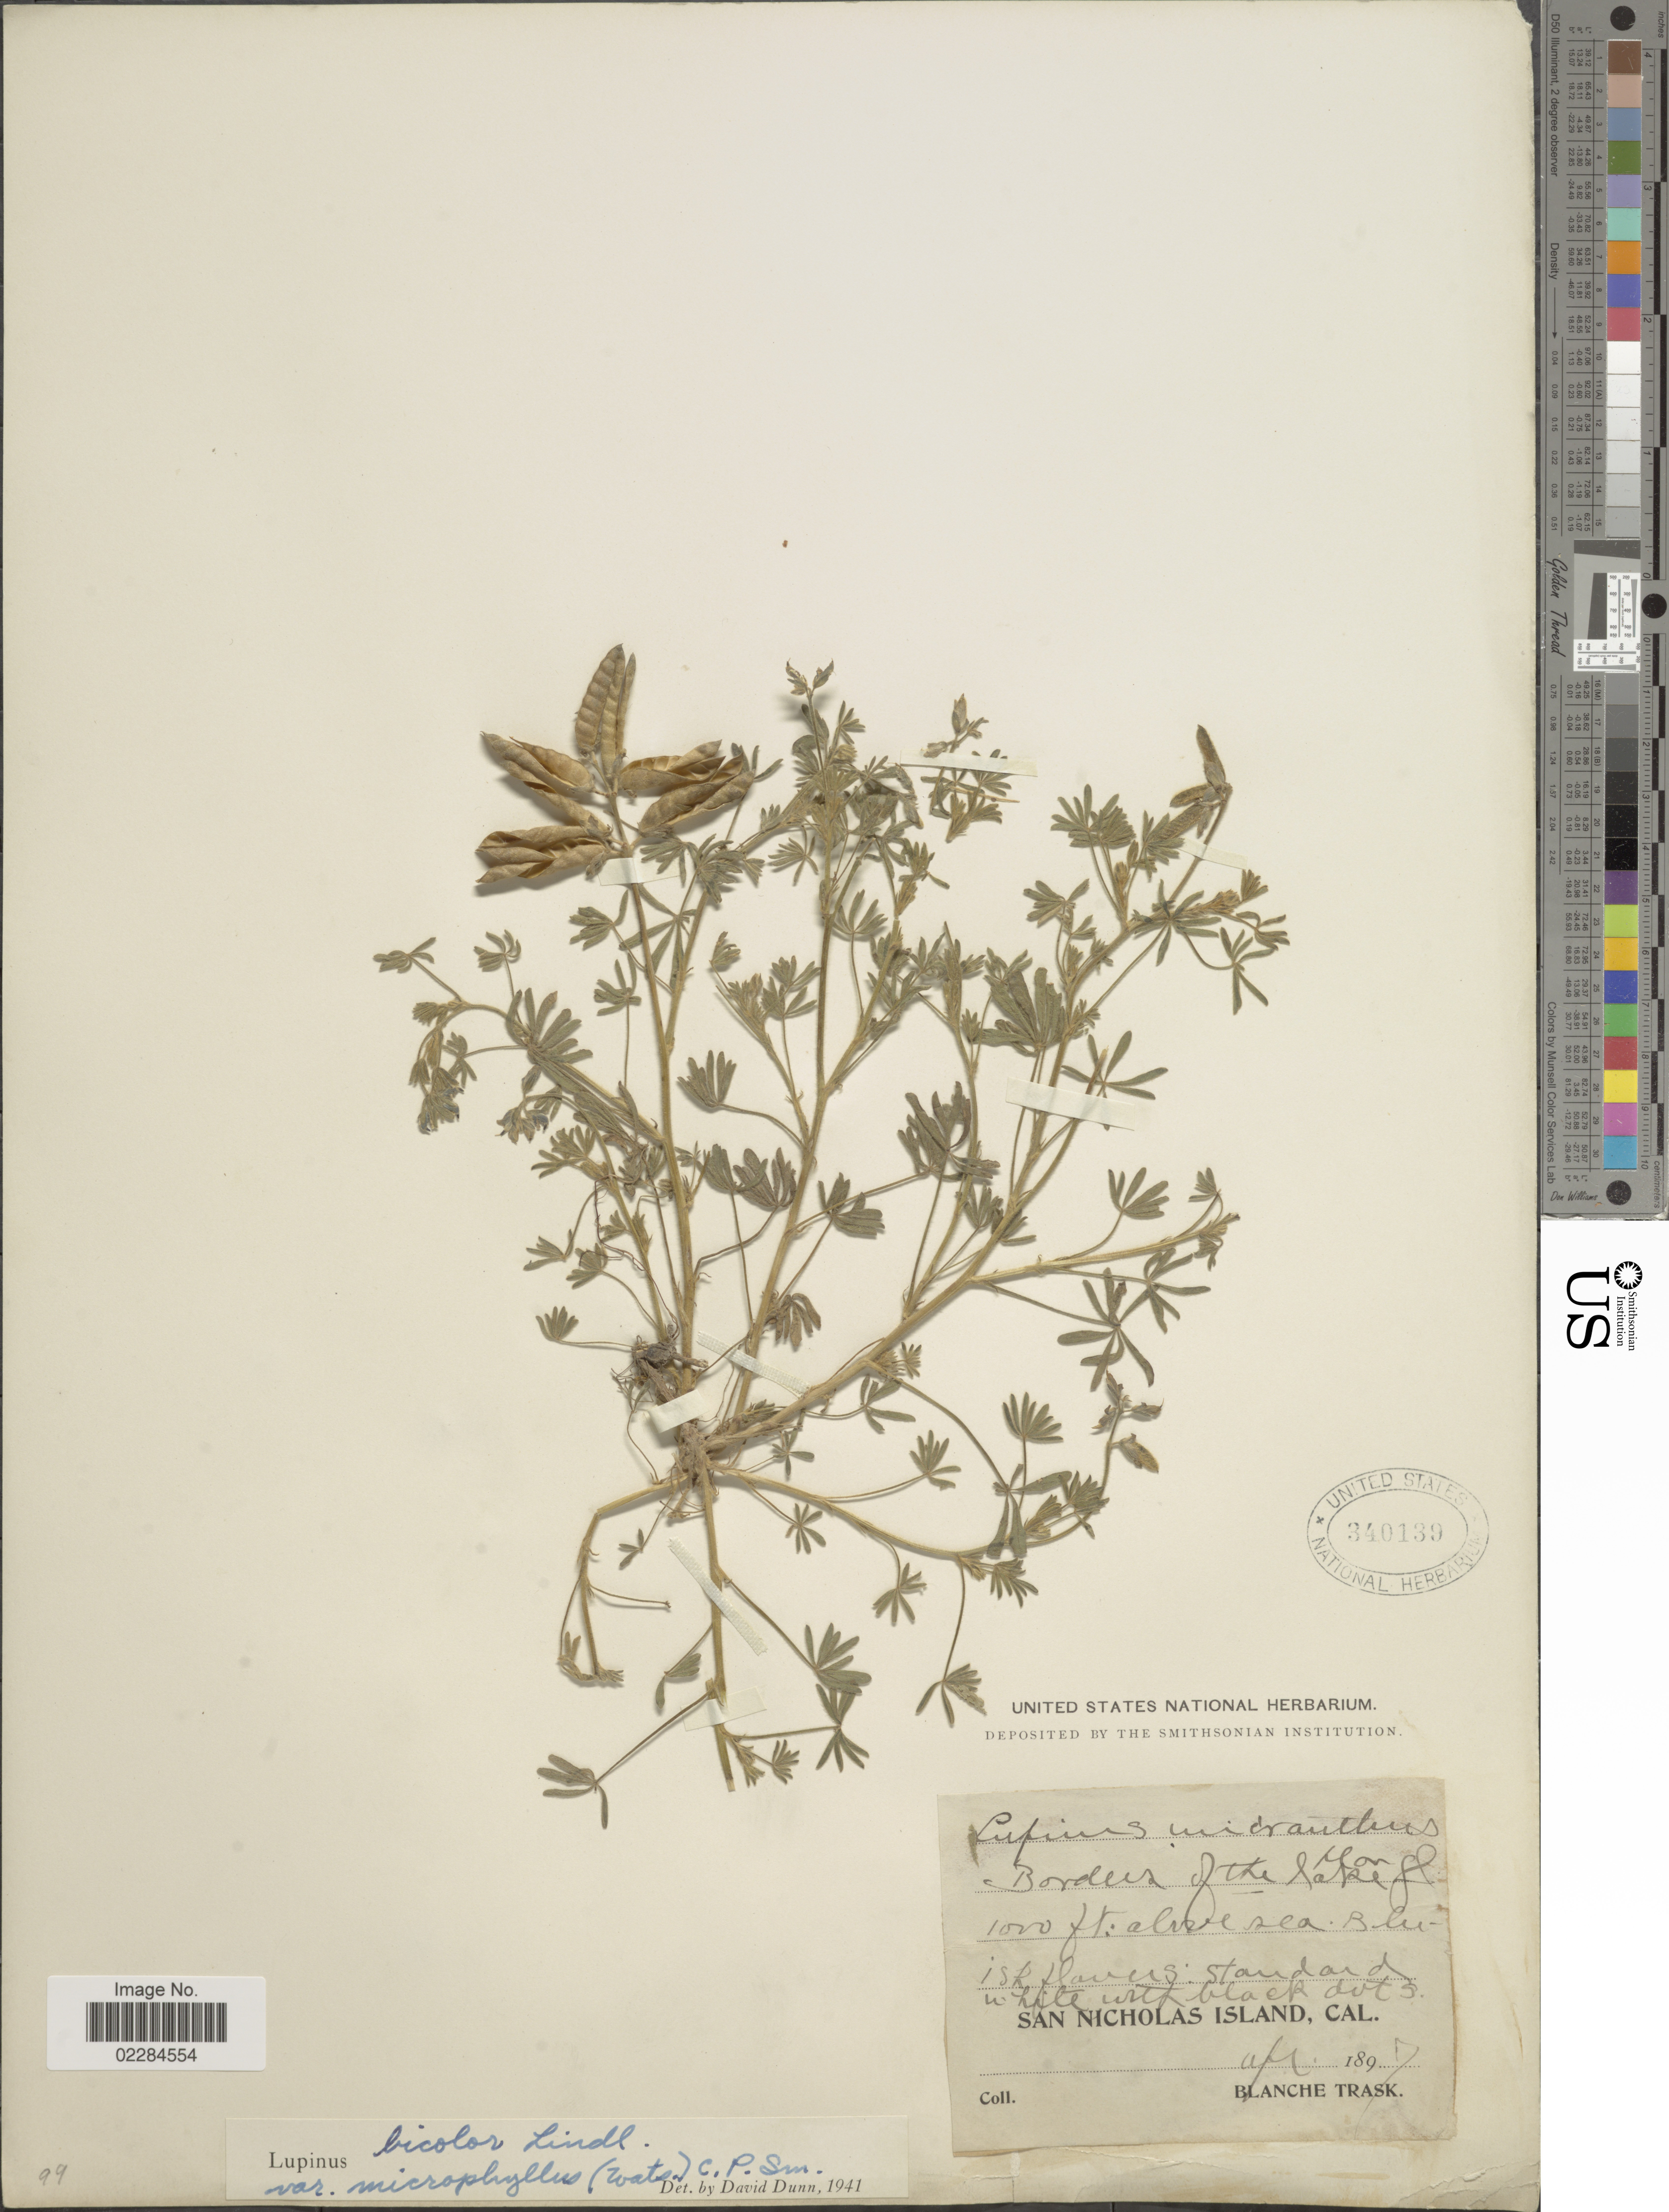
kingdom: Plantae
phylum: Tracheophyta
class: Magnoliopsida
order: Fabales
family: Fabaceae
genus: Lupinus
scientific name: Lupinus bicolor var. microphyllus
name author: Lindl.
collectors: B. Trask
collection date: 1897-04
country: United States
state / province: California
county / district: Ventura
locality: San Nicholas Island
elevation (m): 305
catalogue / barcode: US 340139